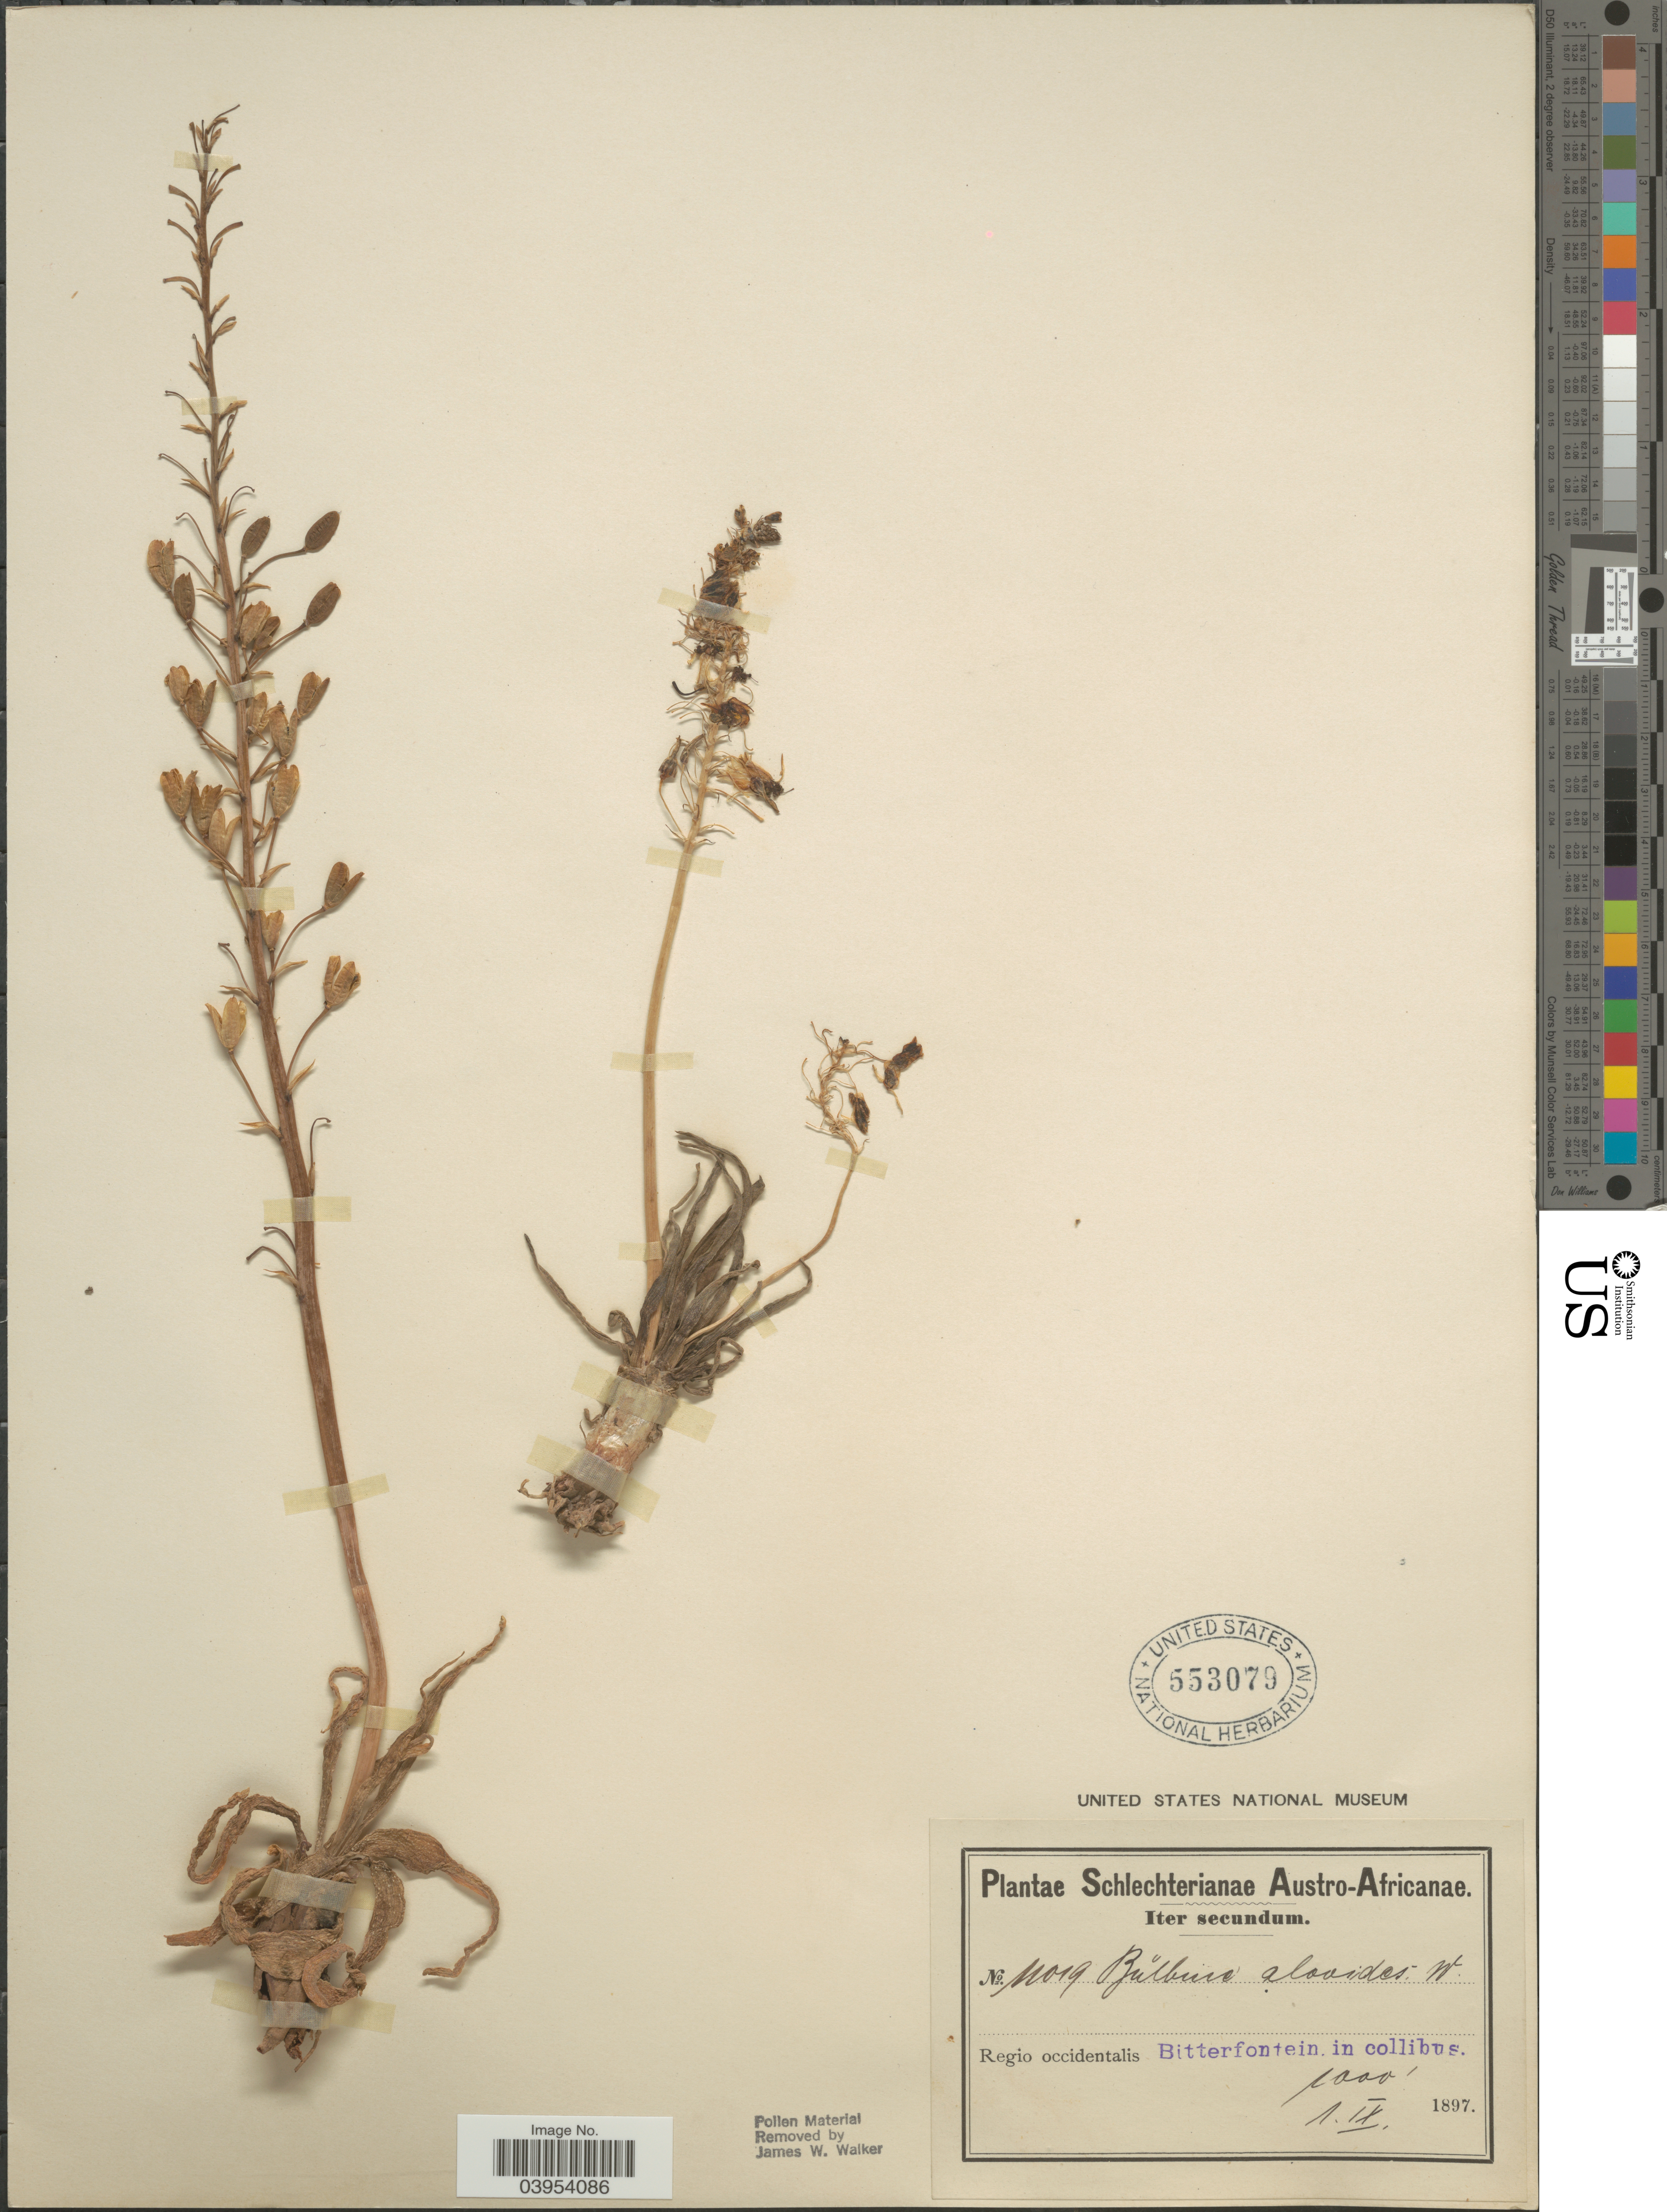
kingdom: Plantae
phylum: Tracheophyta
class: Liliopsida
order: Asparagales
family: Asphodelaceae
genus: Bulbine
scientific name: Bulbine alooides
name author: (L.) Willd.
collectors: Schlechter, --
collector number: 11019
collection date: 1897-09-01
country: South Africa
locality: Austro-Africanae. Regio occidentalis. Bitterfontein in collibus.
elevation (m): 305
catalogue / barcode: US 553079